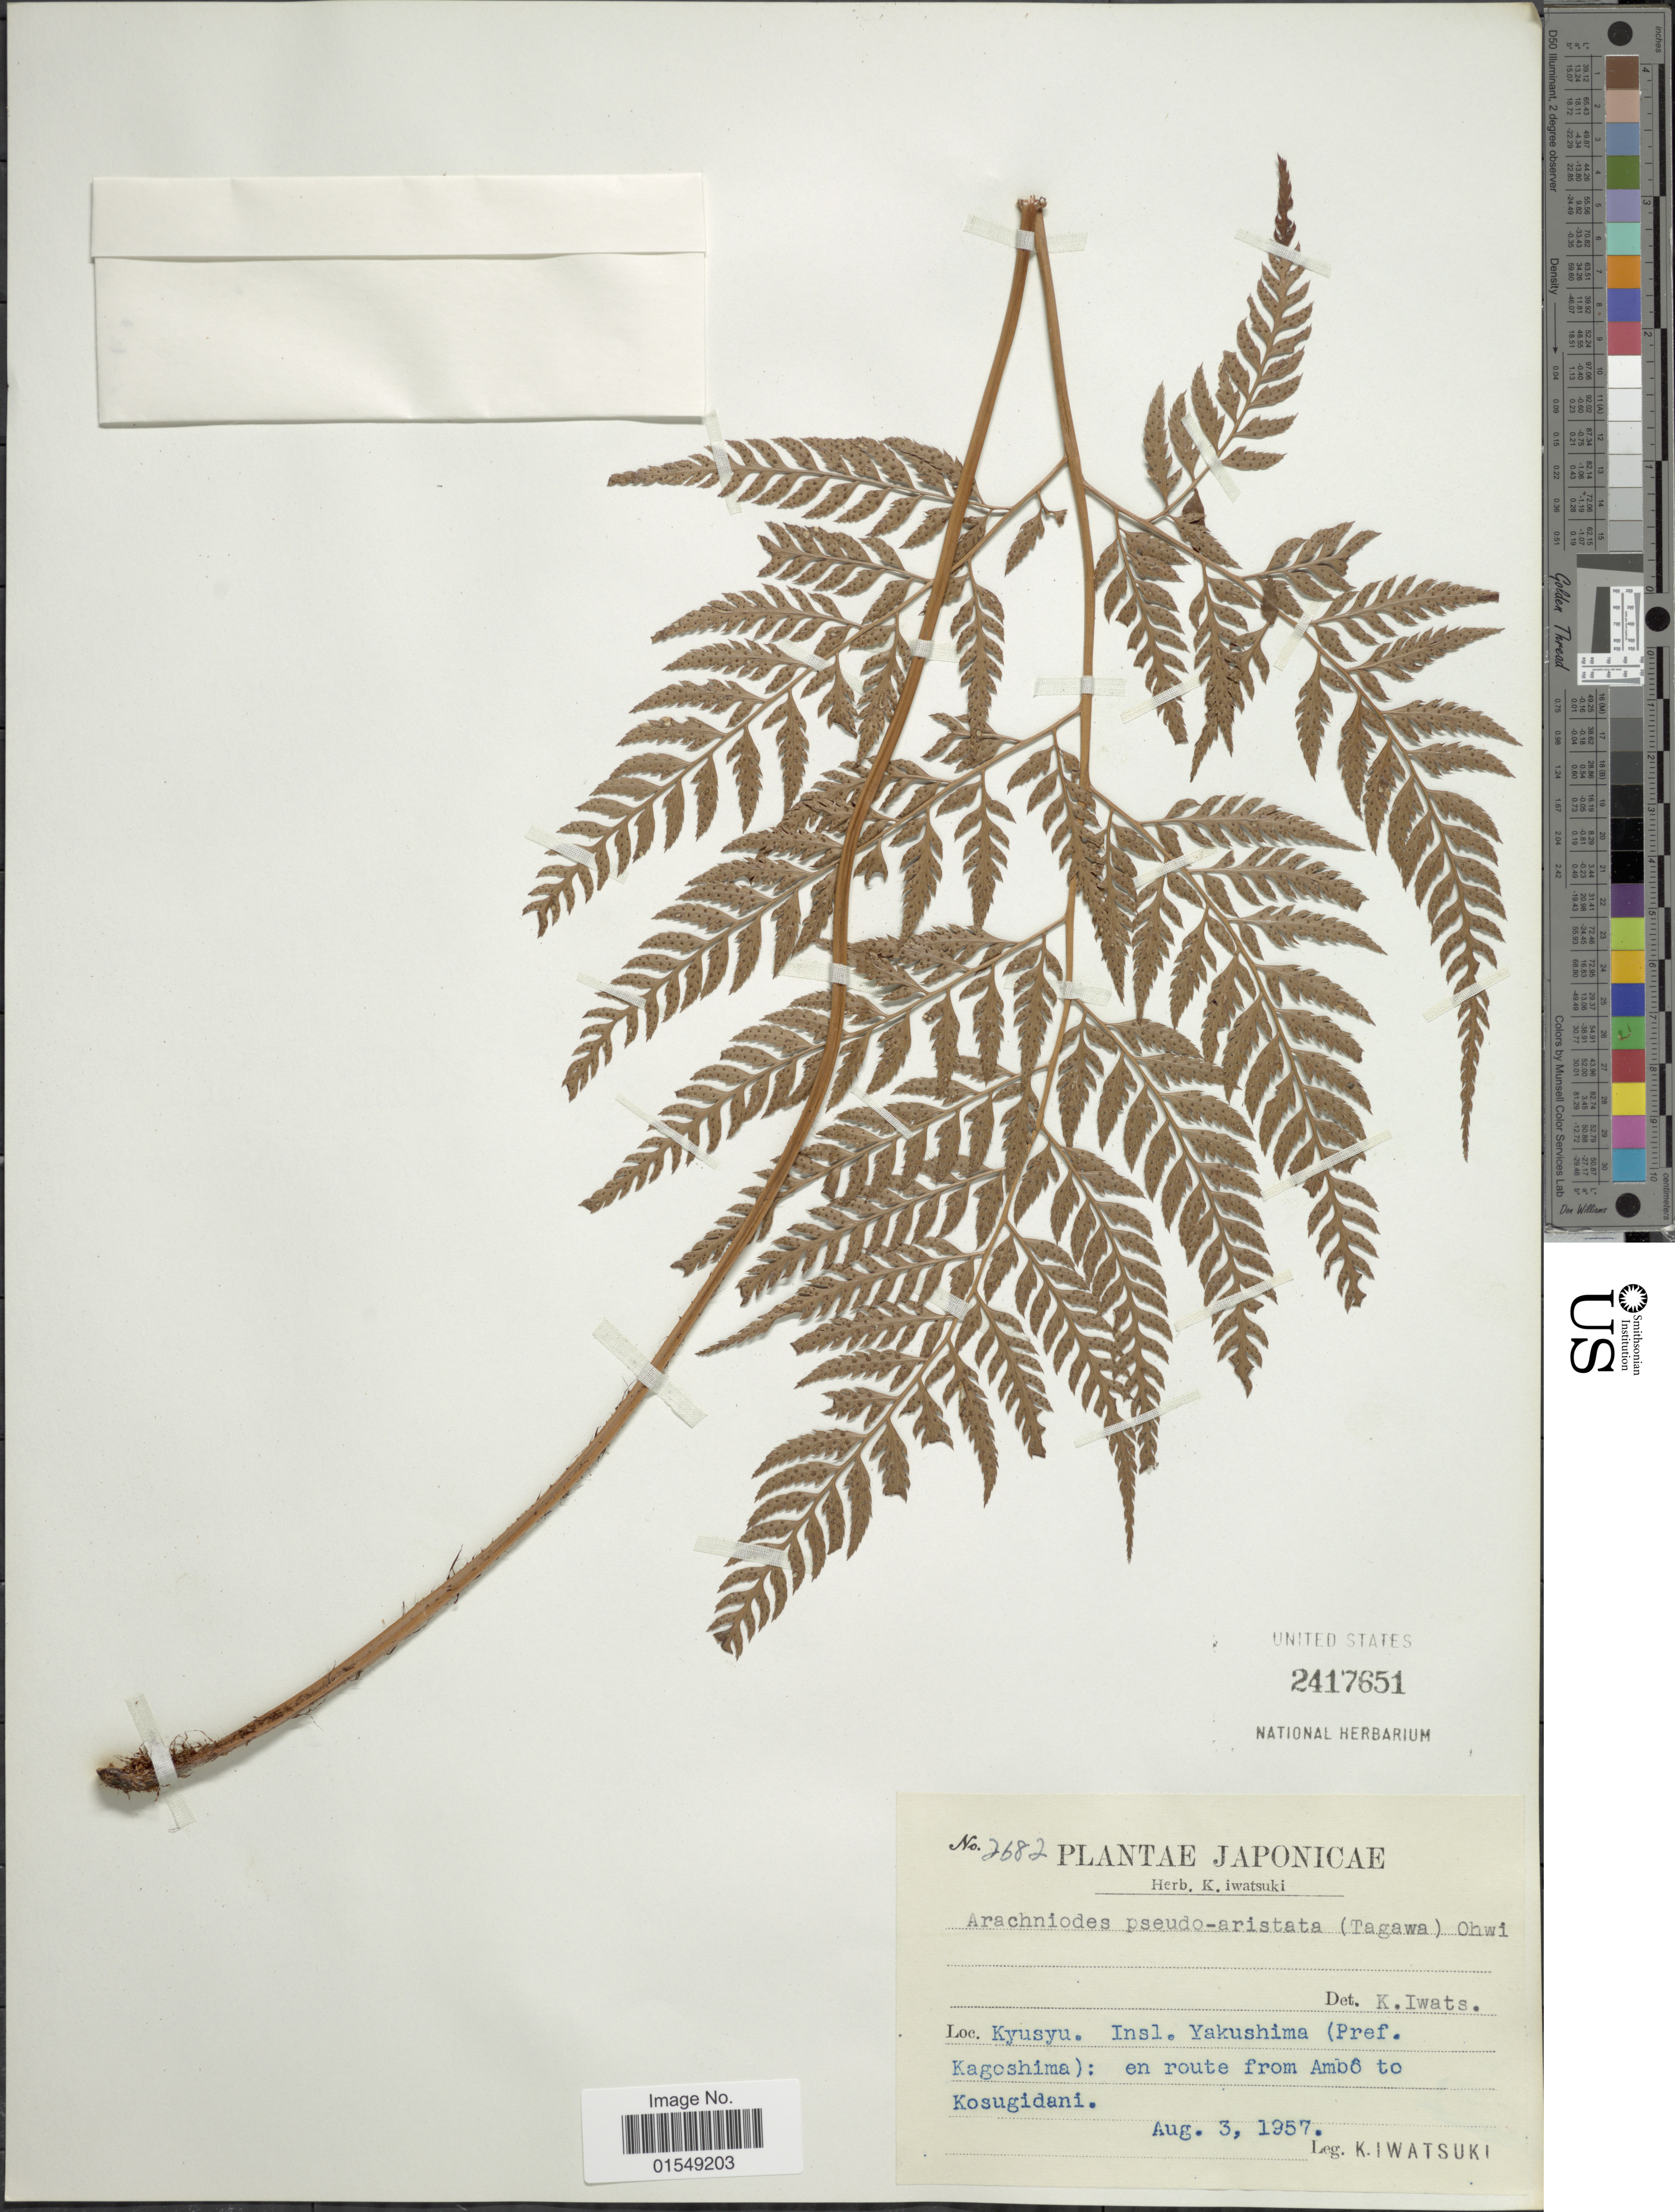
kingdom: Plantae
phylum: Tracheophyta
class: Polypodiopsida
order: Polypodiales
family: Dryopteridaceae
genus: Arachniodes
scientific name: Arachniodes pseudoaristata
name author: (Tagawa) Ohwi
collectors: K. Iwatsuki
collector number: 2682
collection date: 1957-08-03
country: Japan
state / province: Kagosima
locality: Japonicae, Kyusyu. Insl. Yakushima (Pref. Kagoshima): en route from Ambo to Kosugidani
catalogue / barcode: US 2417651